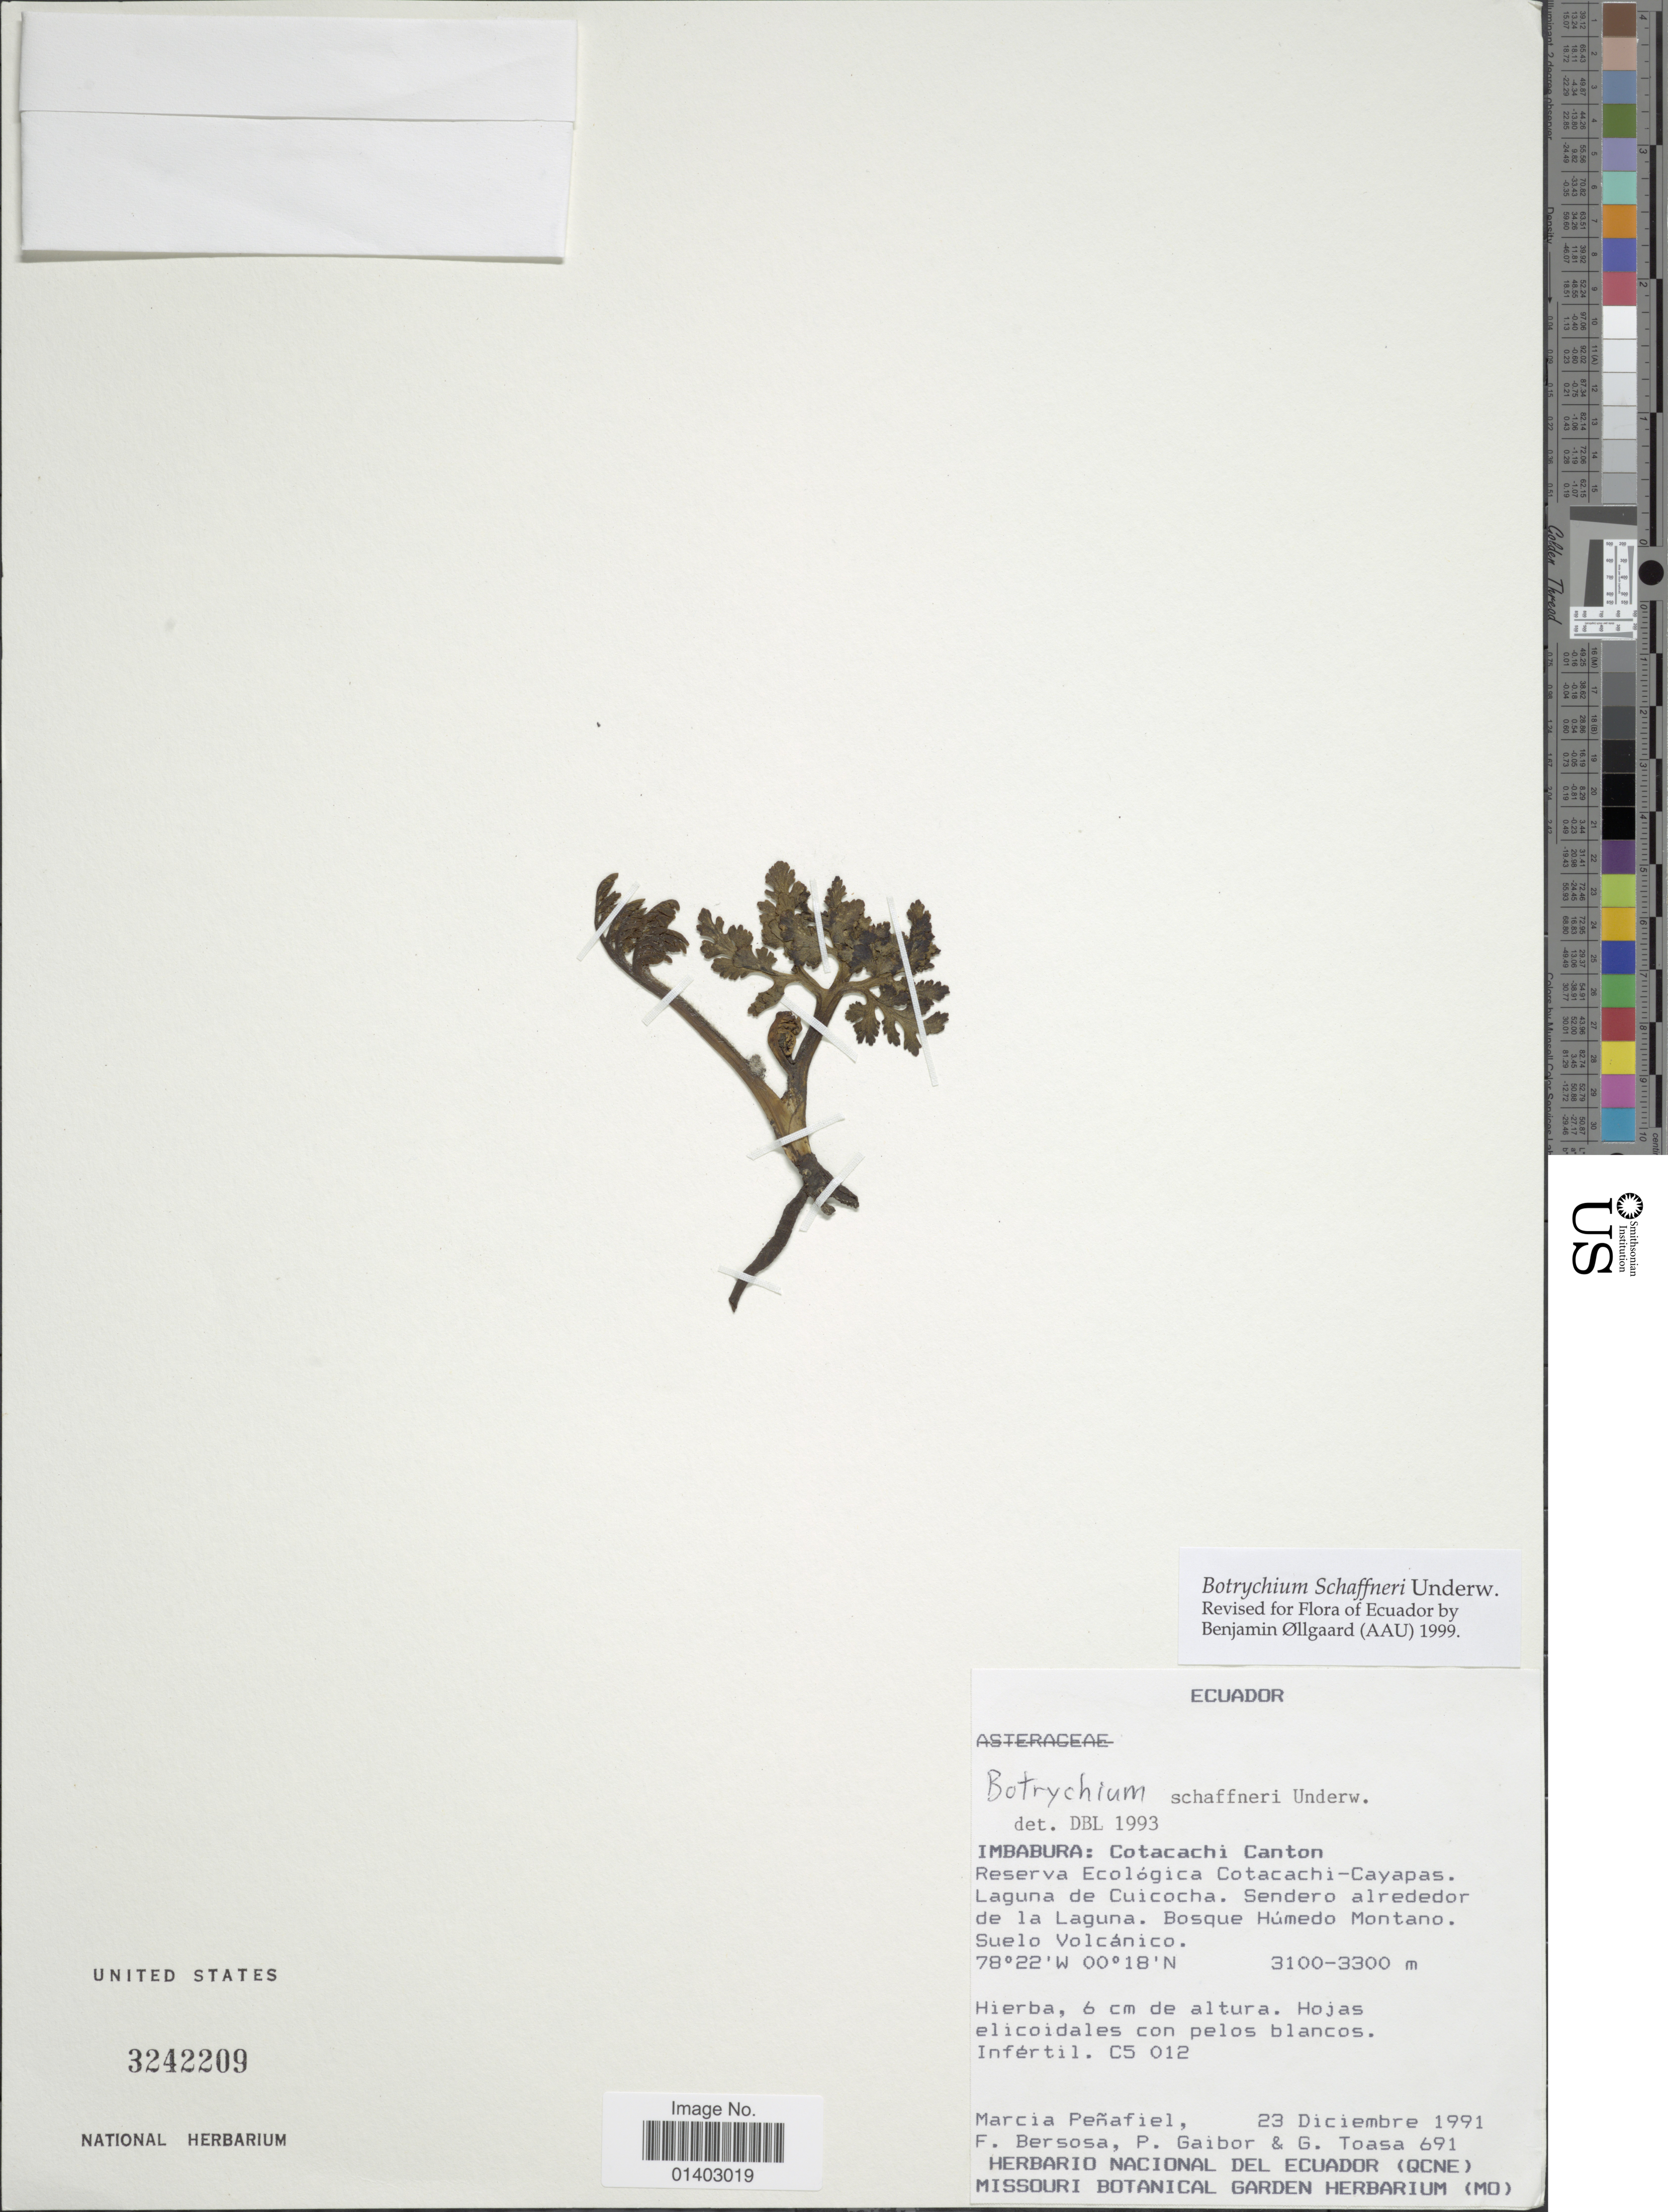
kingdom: Plantae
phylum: Tracheophyta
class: Polypodiopsida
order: Ophioglossales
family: Ophioglossaceae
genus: Botrychium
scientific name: Botrychium schaffneri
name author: Underw.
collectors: M. Penafiel, F. Bersosa, P. Gaibor & G. Toasa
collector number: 691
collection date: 1991-12-23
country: Ecuador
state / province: Imbabura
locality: Cotacachi Canton Reserva Ecologica Cotacachi-Cayapas. laguna de Cuicocha. Sendereo alrededor de la Laguna. Bosque húmedo Montano. Suelo Volcánico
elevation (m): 3100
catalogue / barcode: US 3242209